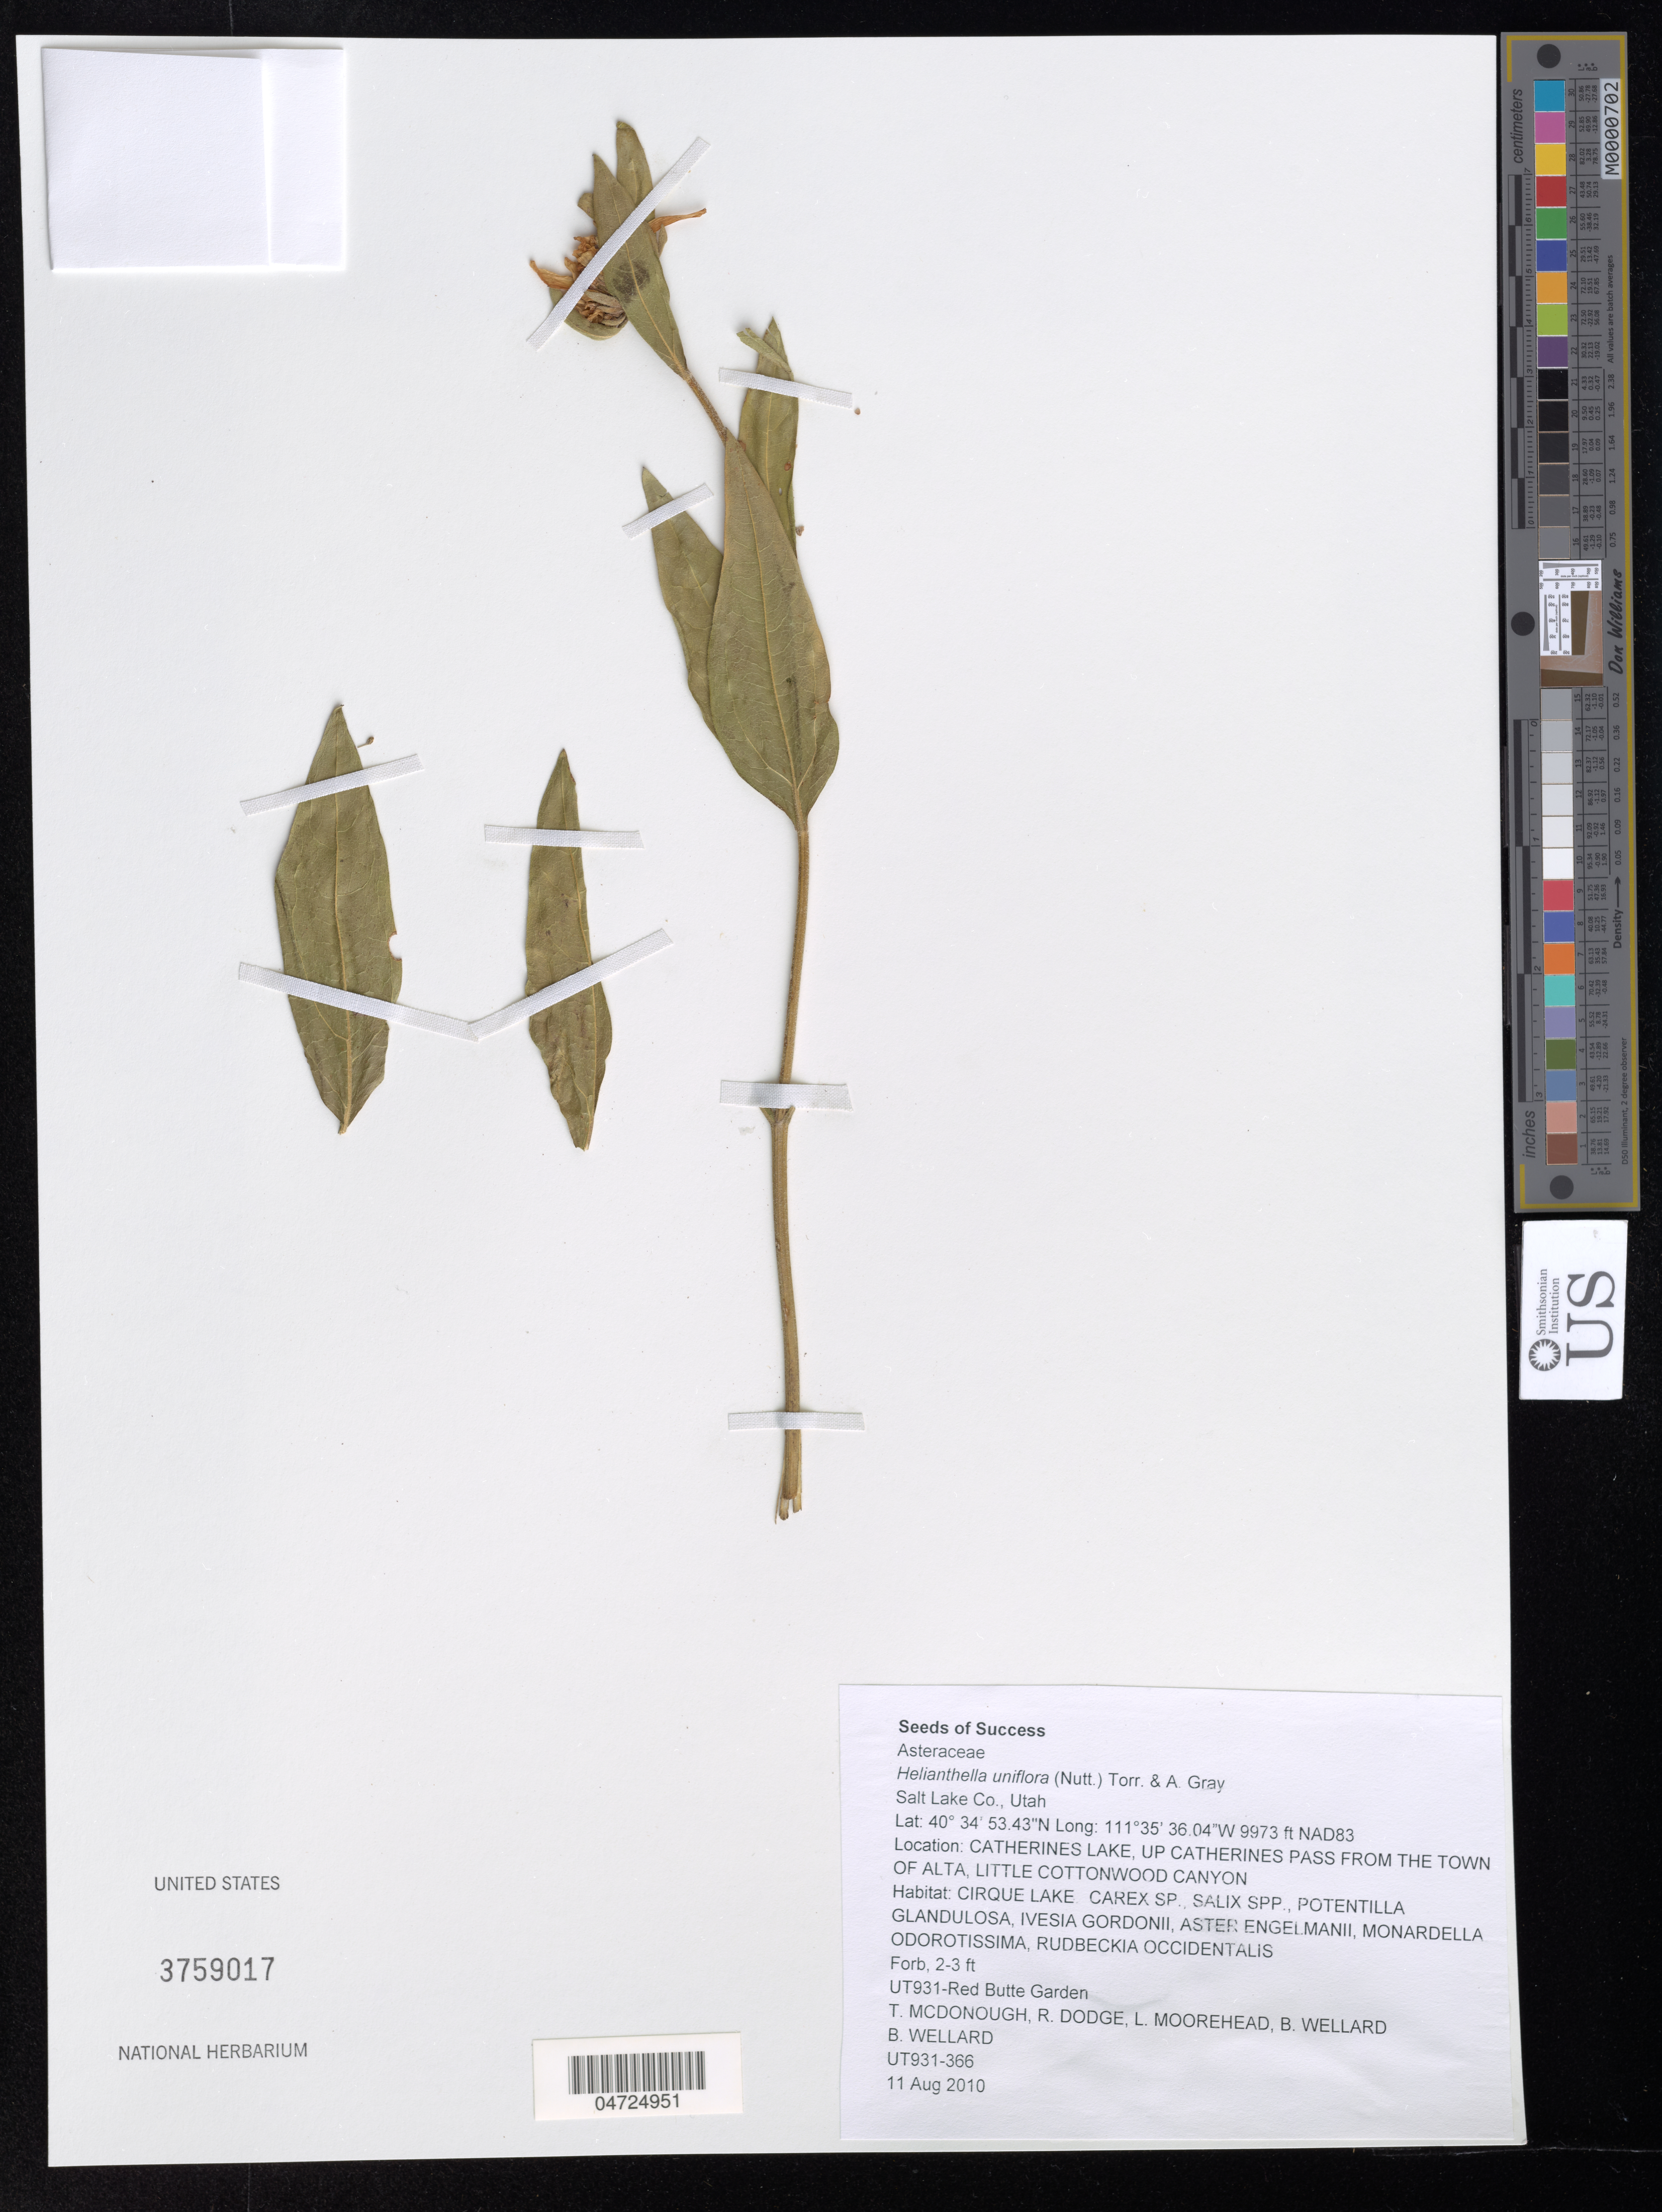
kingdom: Plantae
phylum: Tracheophyta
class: Magnoliopsida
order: Asterales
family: Asteraceae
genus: Helianthella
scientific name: Helianthella uniflora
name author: Torr. & A. Gray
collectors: T. McDonough, R. Dodge, L. Moorehead & B. Wellard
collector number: UT931-366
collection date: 2010-08-11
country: United States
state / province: Utah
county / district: Salt Lake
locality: Salt Lake Co. NAD83. Catherines Lake, up Catherines Pass from the town of Alta, Little Cottonwood Canyon. Cirque Lake. UT931-Red Butte Garden.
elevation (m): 3040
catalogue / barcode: US 3759017